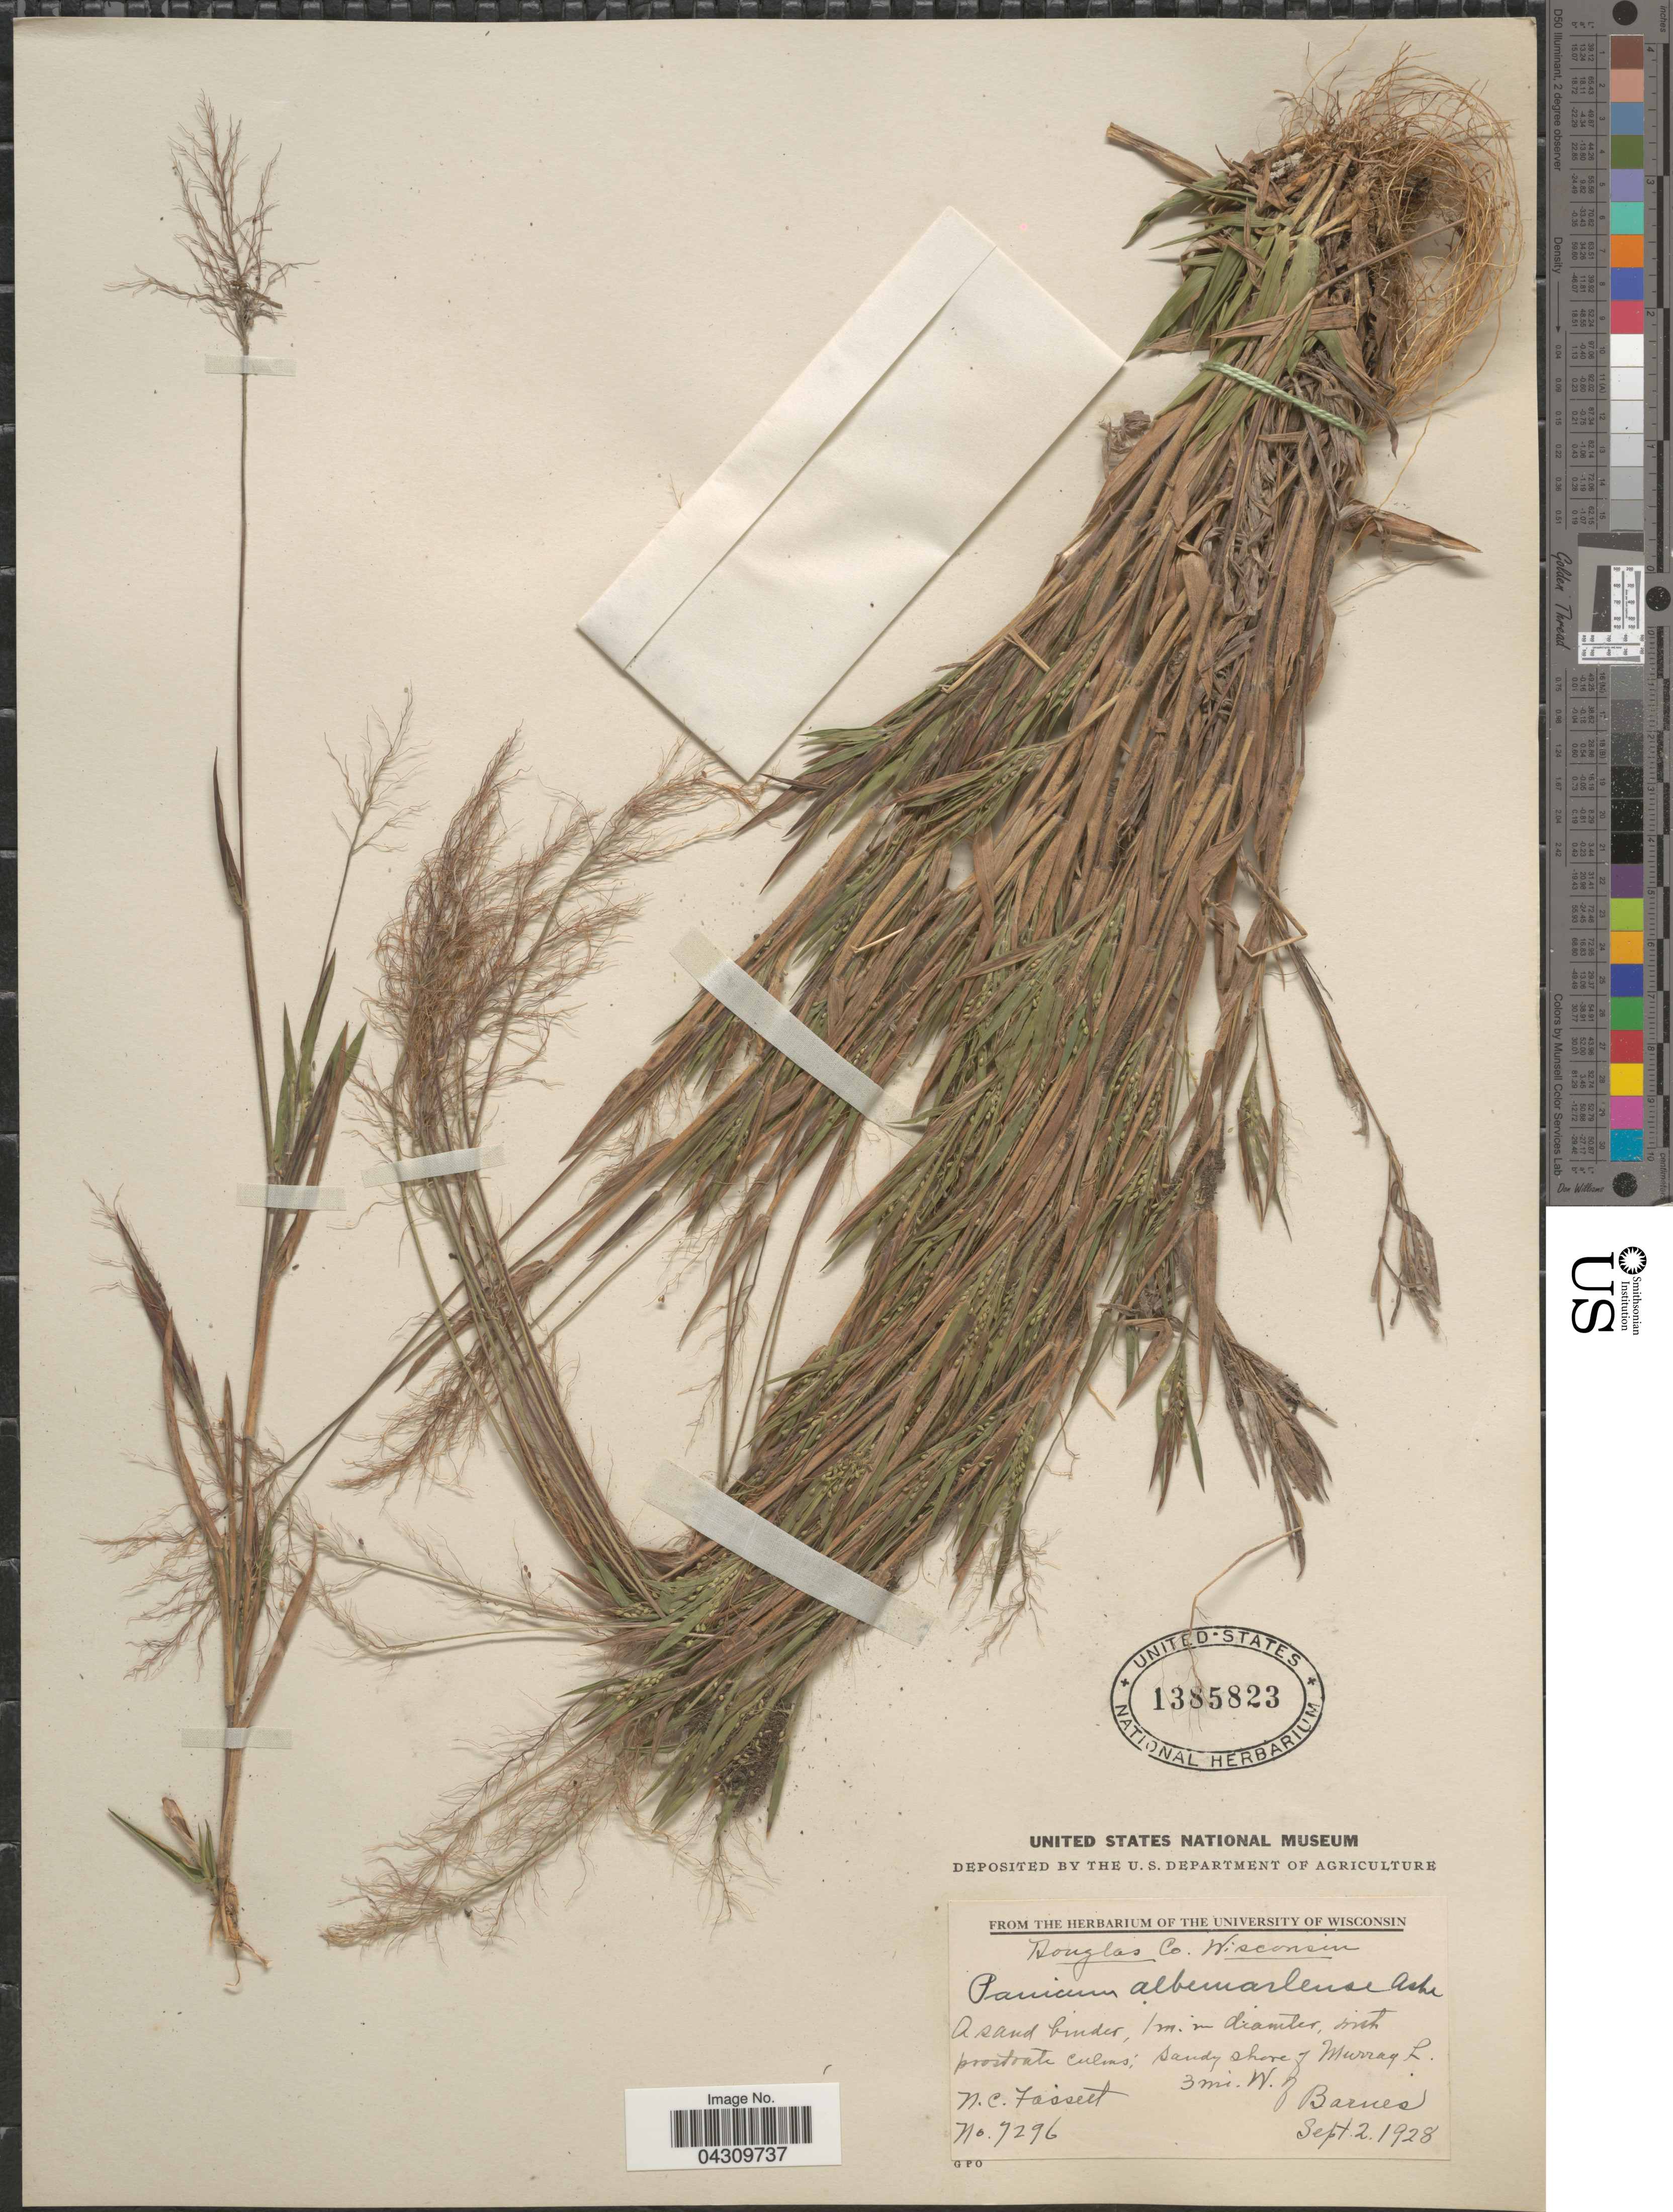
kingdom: Plantae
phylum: Tracheophyta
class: Liliopsida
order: Poales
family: Poaceae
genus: Dichanthelium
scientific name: Dichanthelium acuminatum var. acuminatum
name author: (Sw.) Gould & C.A. Clark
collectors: N. C. Fassett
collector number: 7296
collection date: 1928-09-02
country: United States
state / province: Wisconsin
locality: Douglas Co. Sandy shore of Murray L. 3 mi. W. of Barnes.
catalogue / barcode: US 1385823